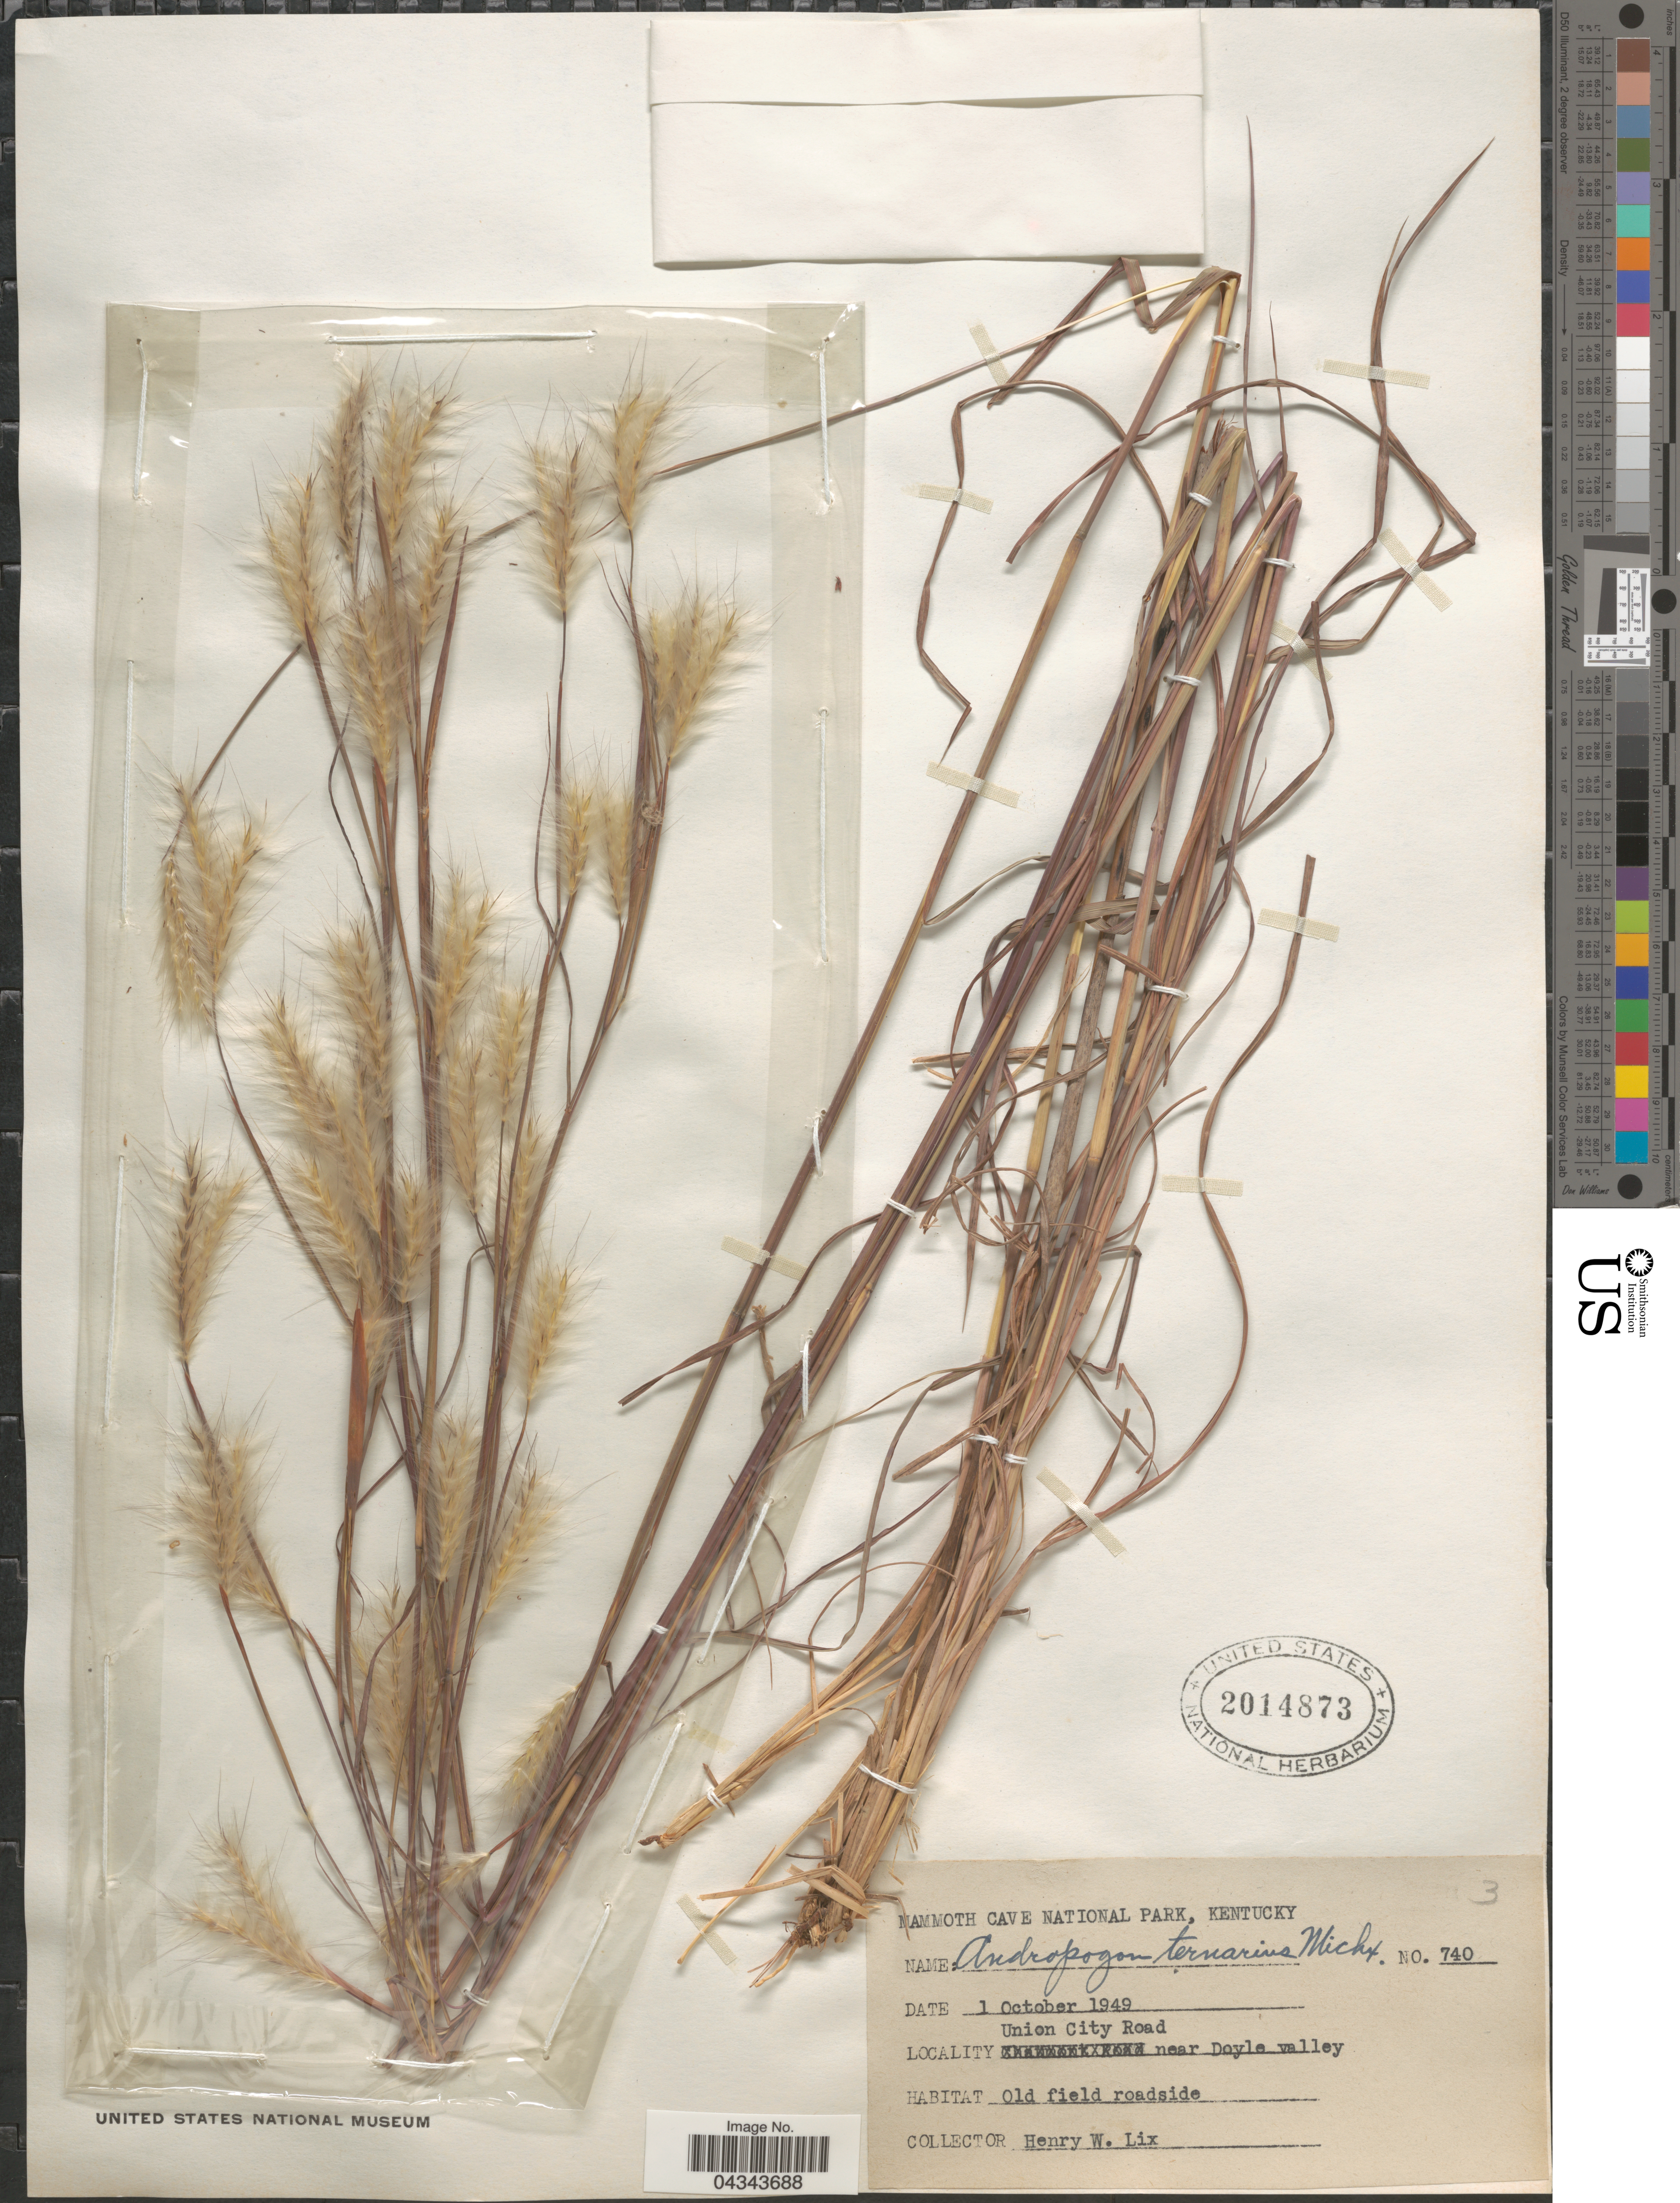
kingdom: Plantae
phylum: Tracheophyta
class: Liliopsida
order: Poales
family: Poaceae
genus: Andropogon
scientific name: Andropogon ternarius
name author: Michx.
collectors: H. W. Lix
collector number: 740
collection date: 1949-10-01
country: United States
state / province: Kentucky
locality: Mammoth Cave National Park. Union City Road near Doyle valley.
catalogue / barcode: US 2014873